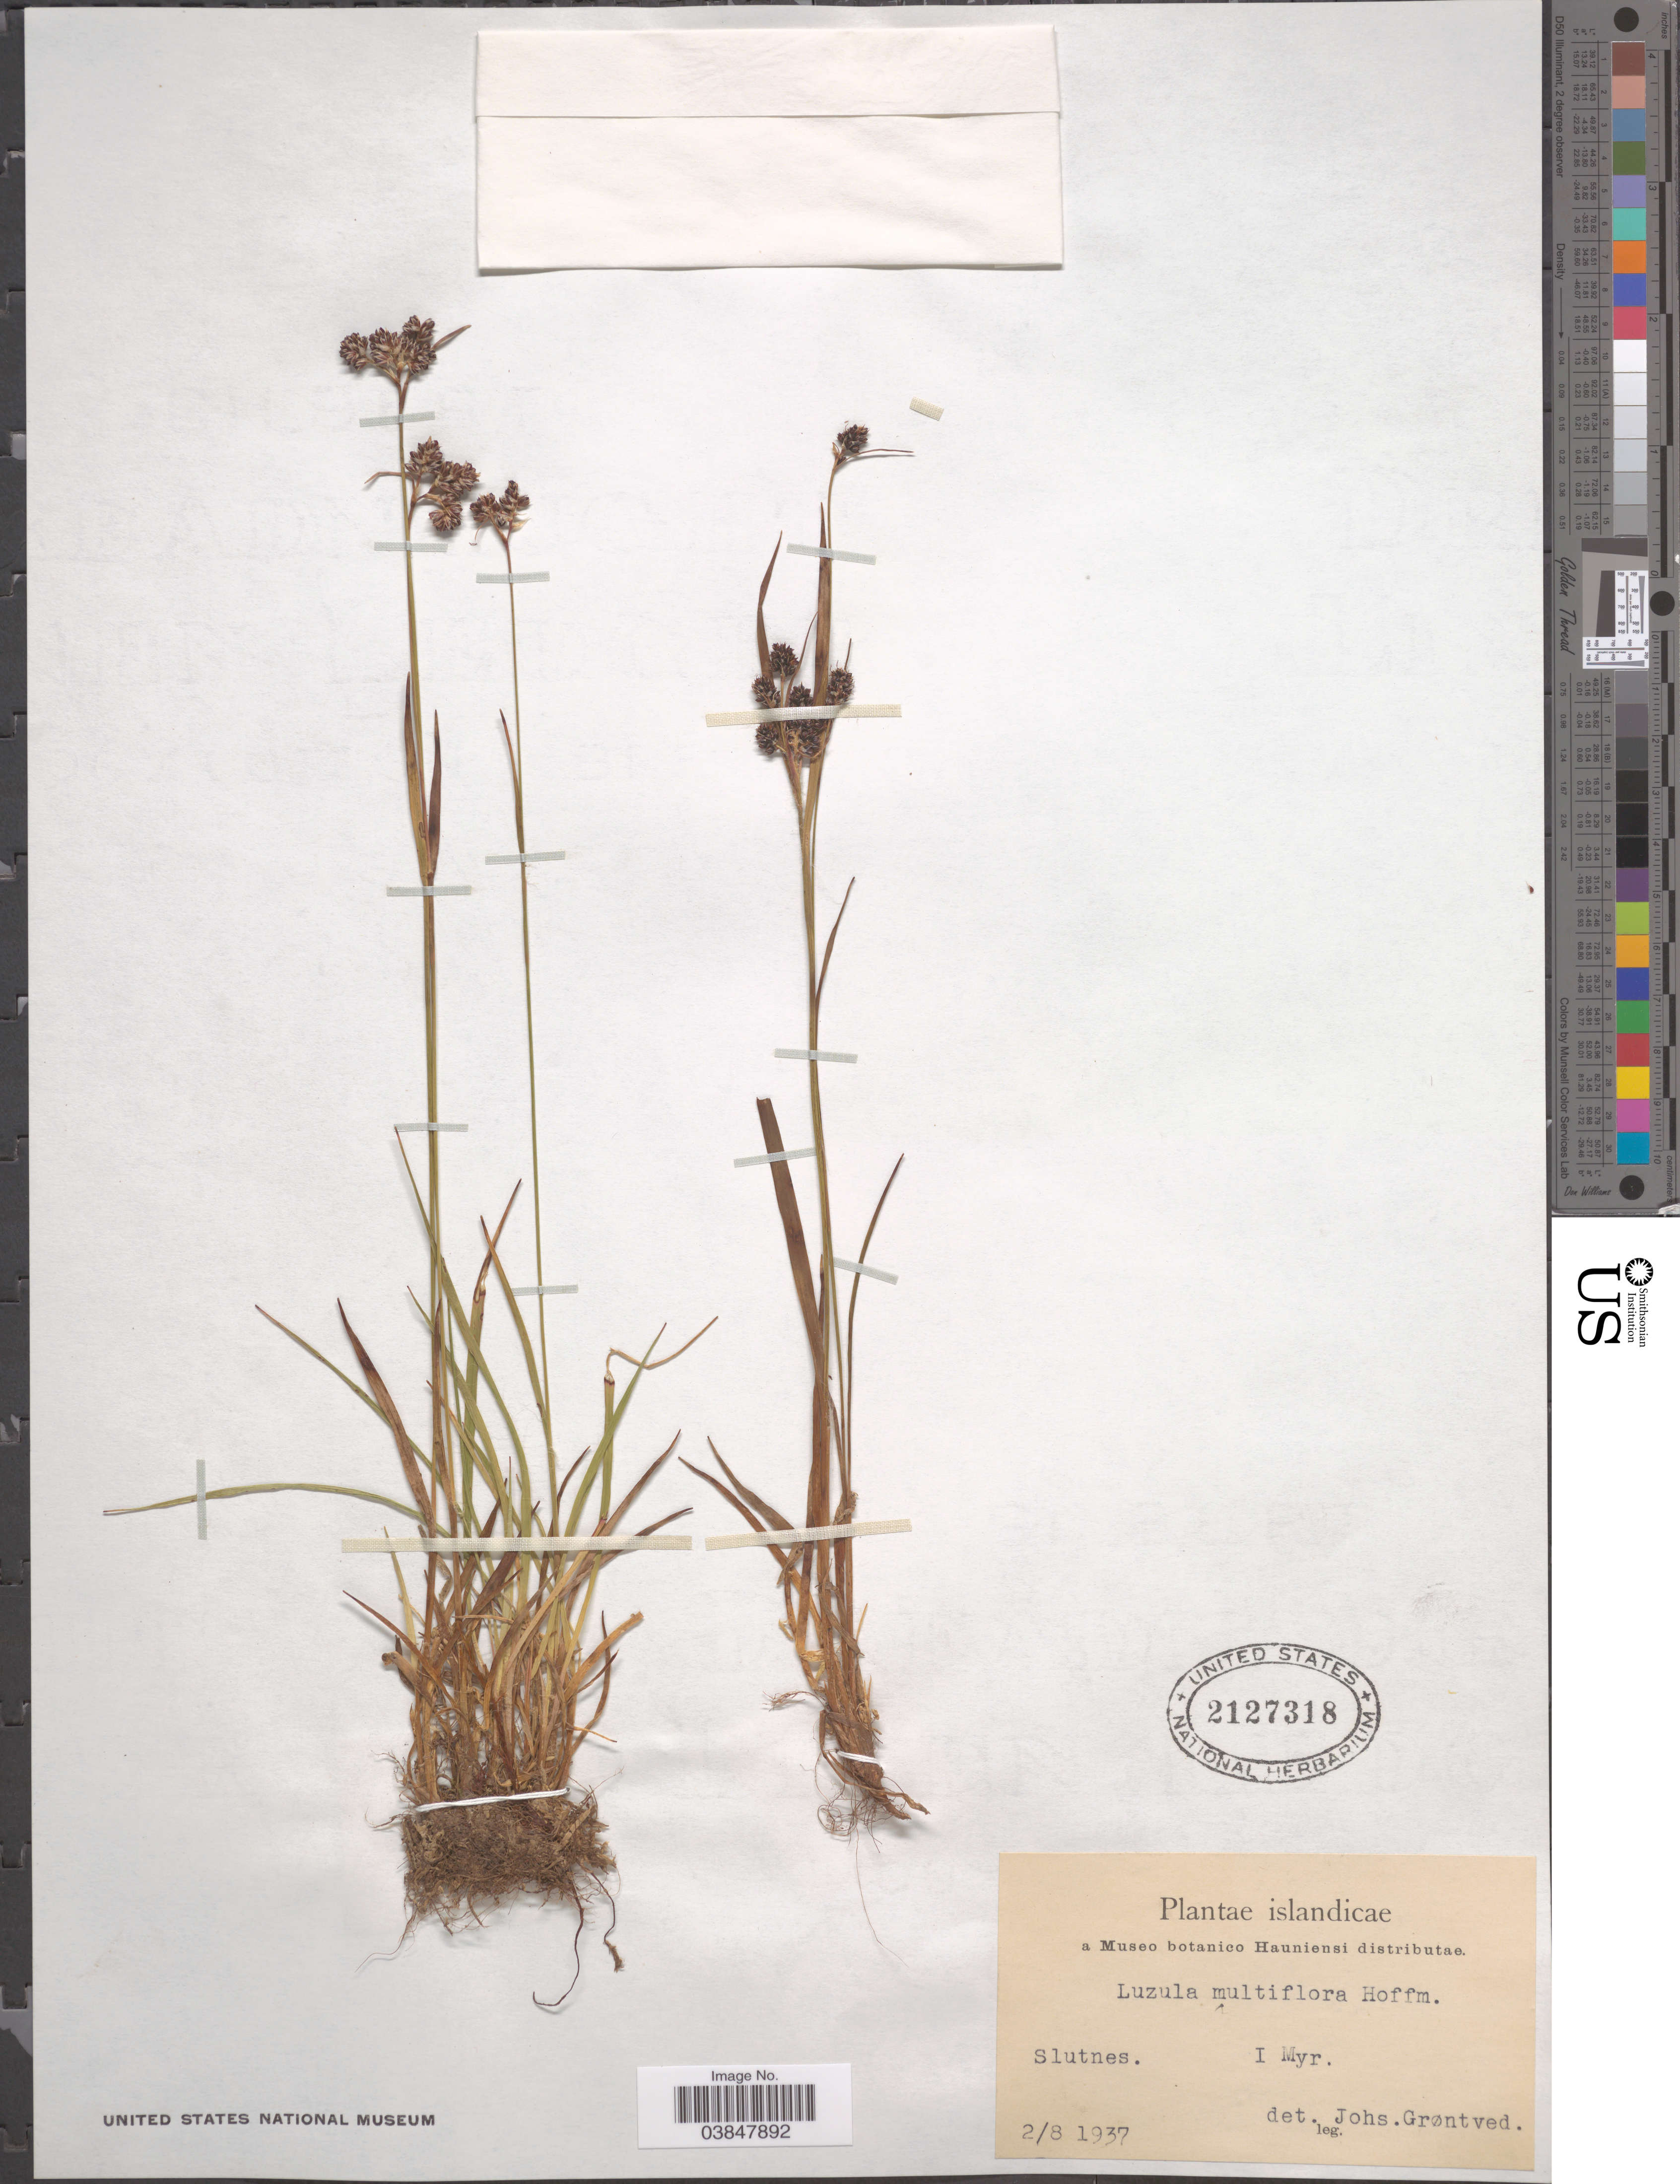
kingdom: Plantae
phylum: Tracheophyta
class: Liliopsida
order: Poales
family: Juncaceae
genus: Luzula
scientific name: Luzula multiflora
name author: (Ehrh.) Lej.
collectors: J. Grøntved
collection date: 1937-08-02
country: Iceland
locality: Islandicae. Slutnes. I Myr.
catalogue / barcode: US 2127318